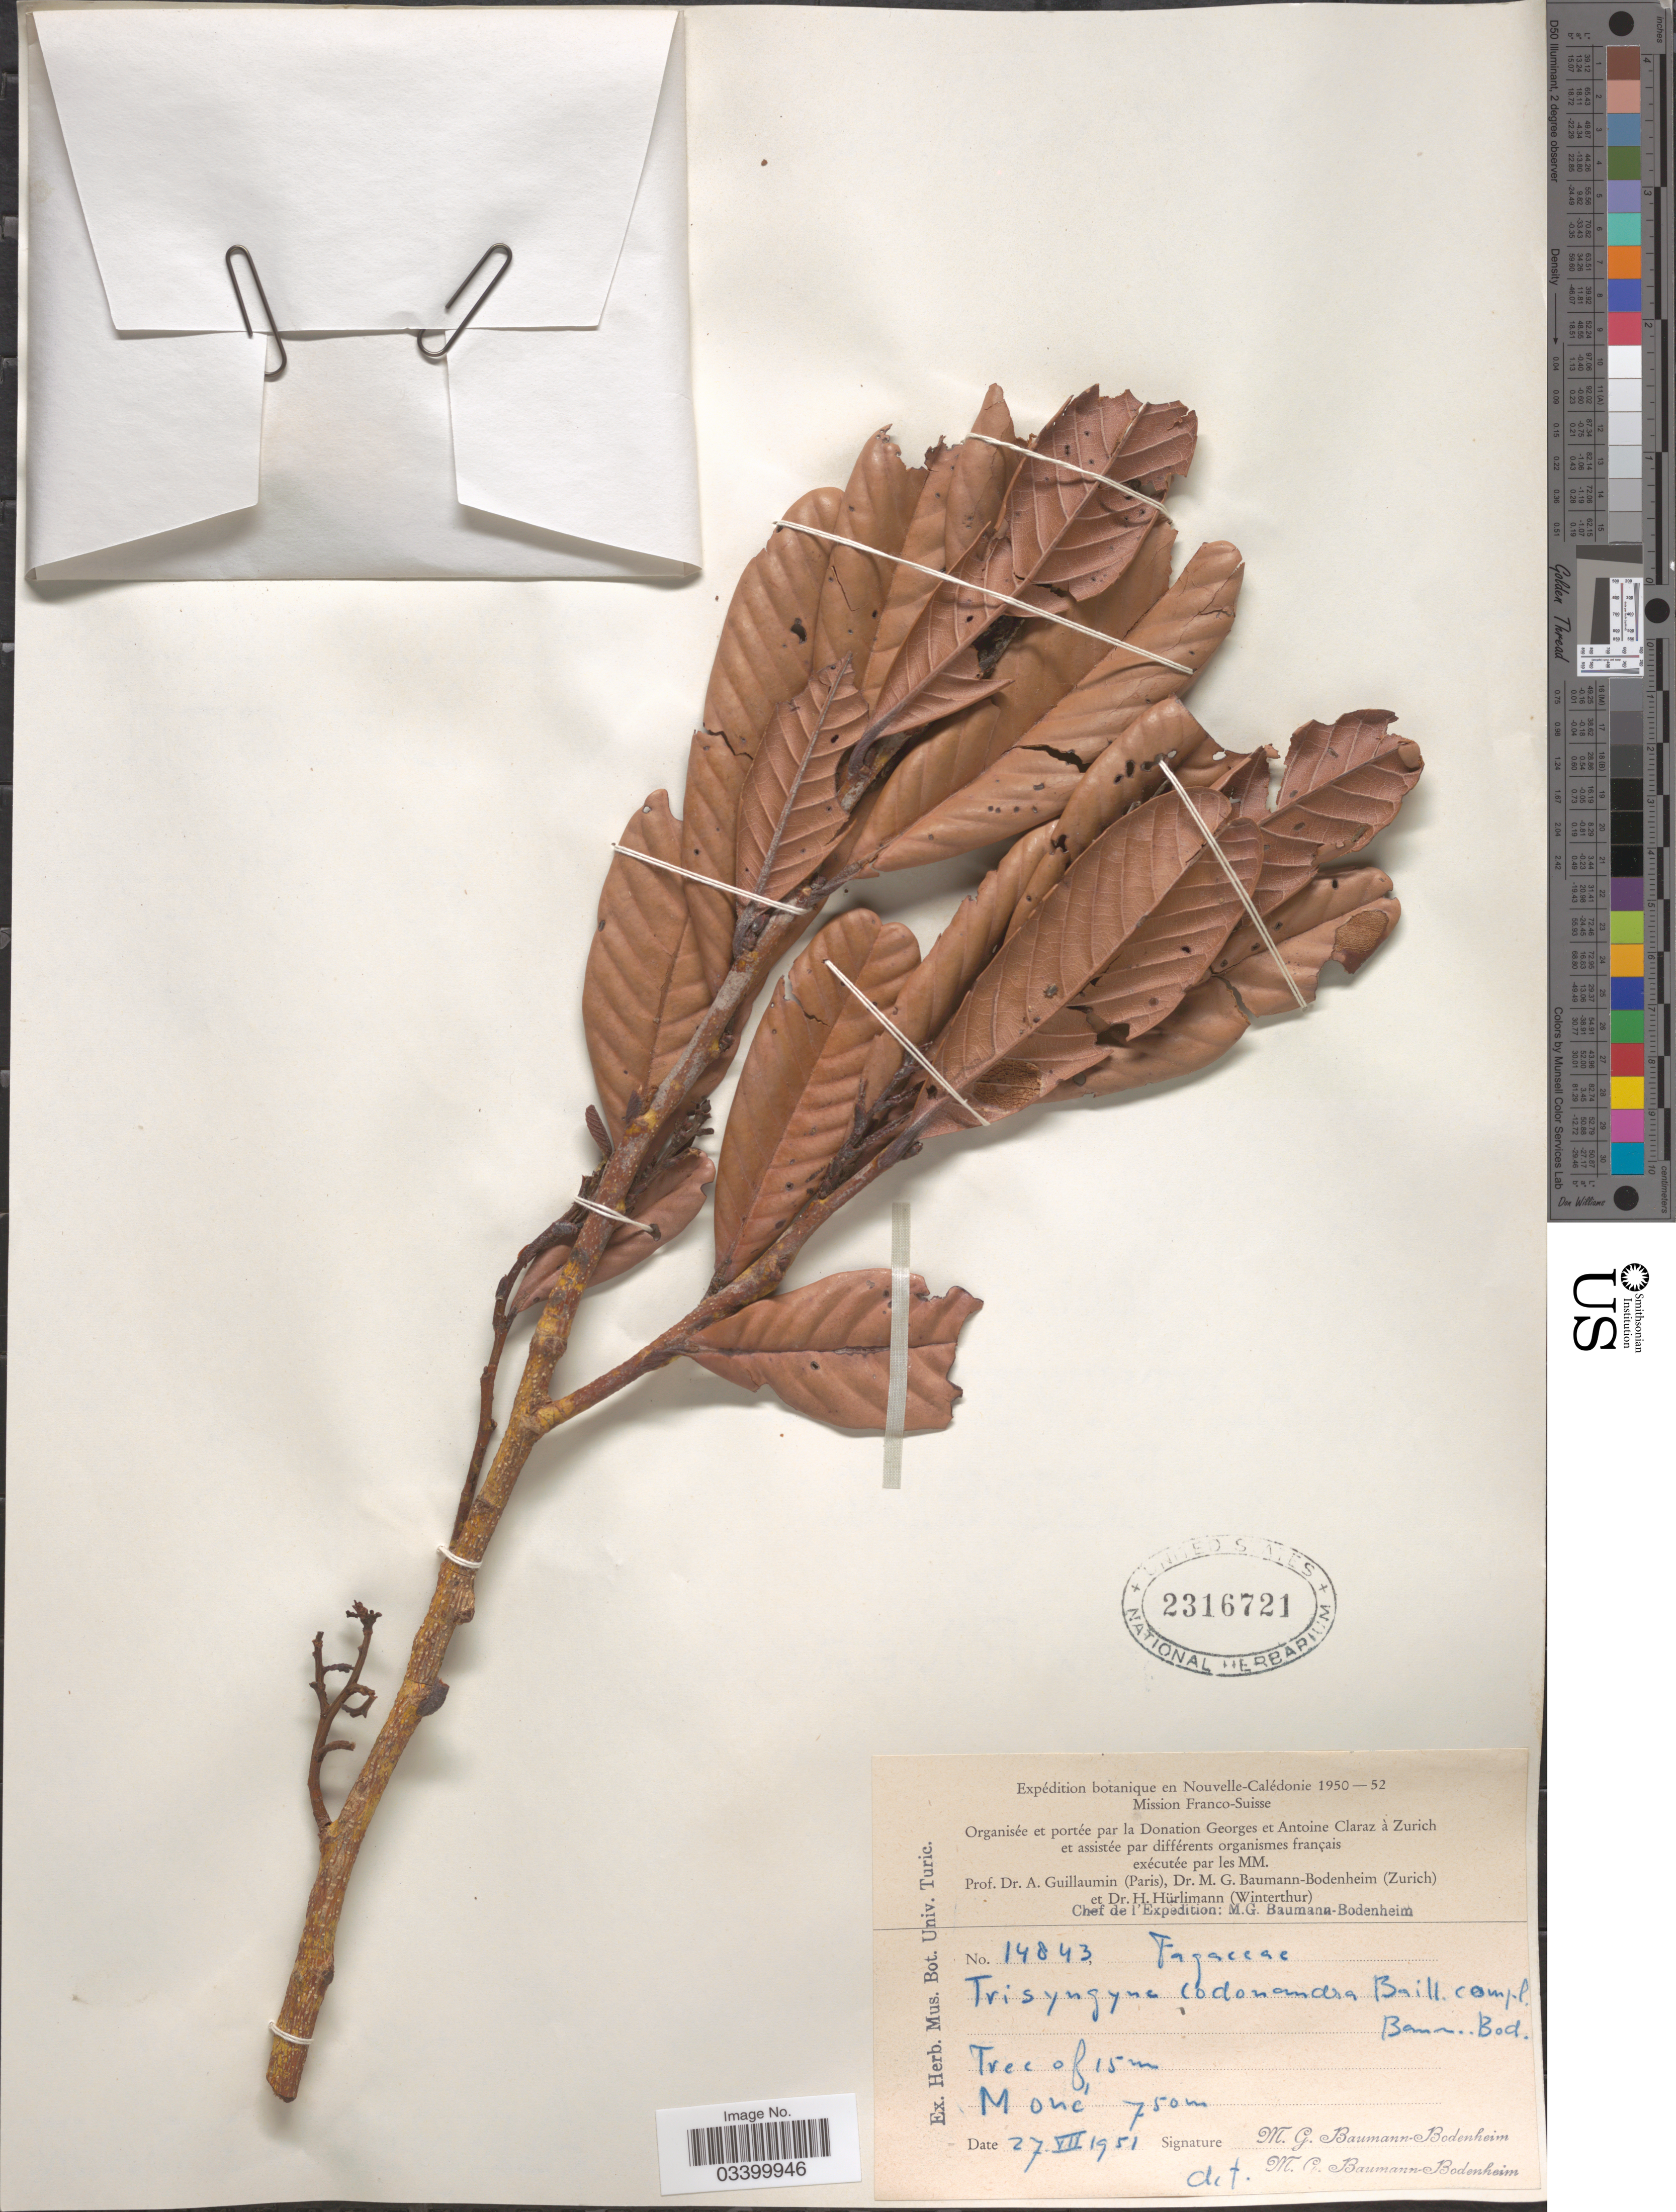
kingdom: Plantae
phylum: Tracheophyta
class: Magnoliopsida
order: Fagales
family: Nothofagaceae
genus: Nothofagus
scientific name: Nothofagus codonandra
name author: (Baill.) Steenis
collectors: M. G. Baumann-Bodenheim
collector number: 14843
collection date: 1951-07-27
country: New Caledonia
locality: Nouvelle-Calédonie. Moné.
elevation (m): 750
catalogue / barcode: US 2316721